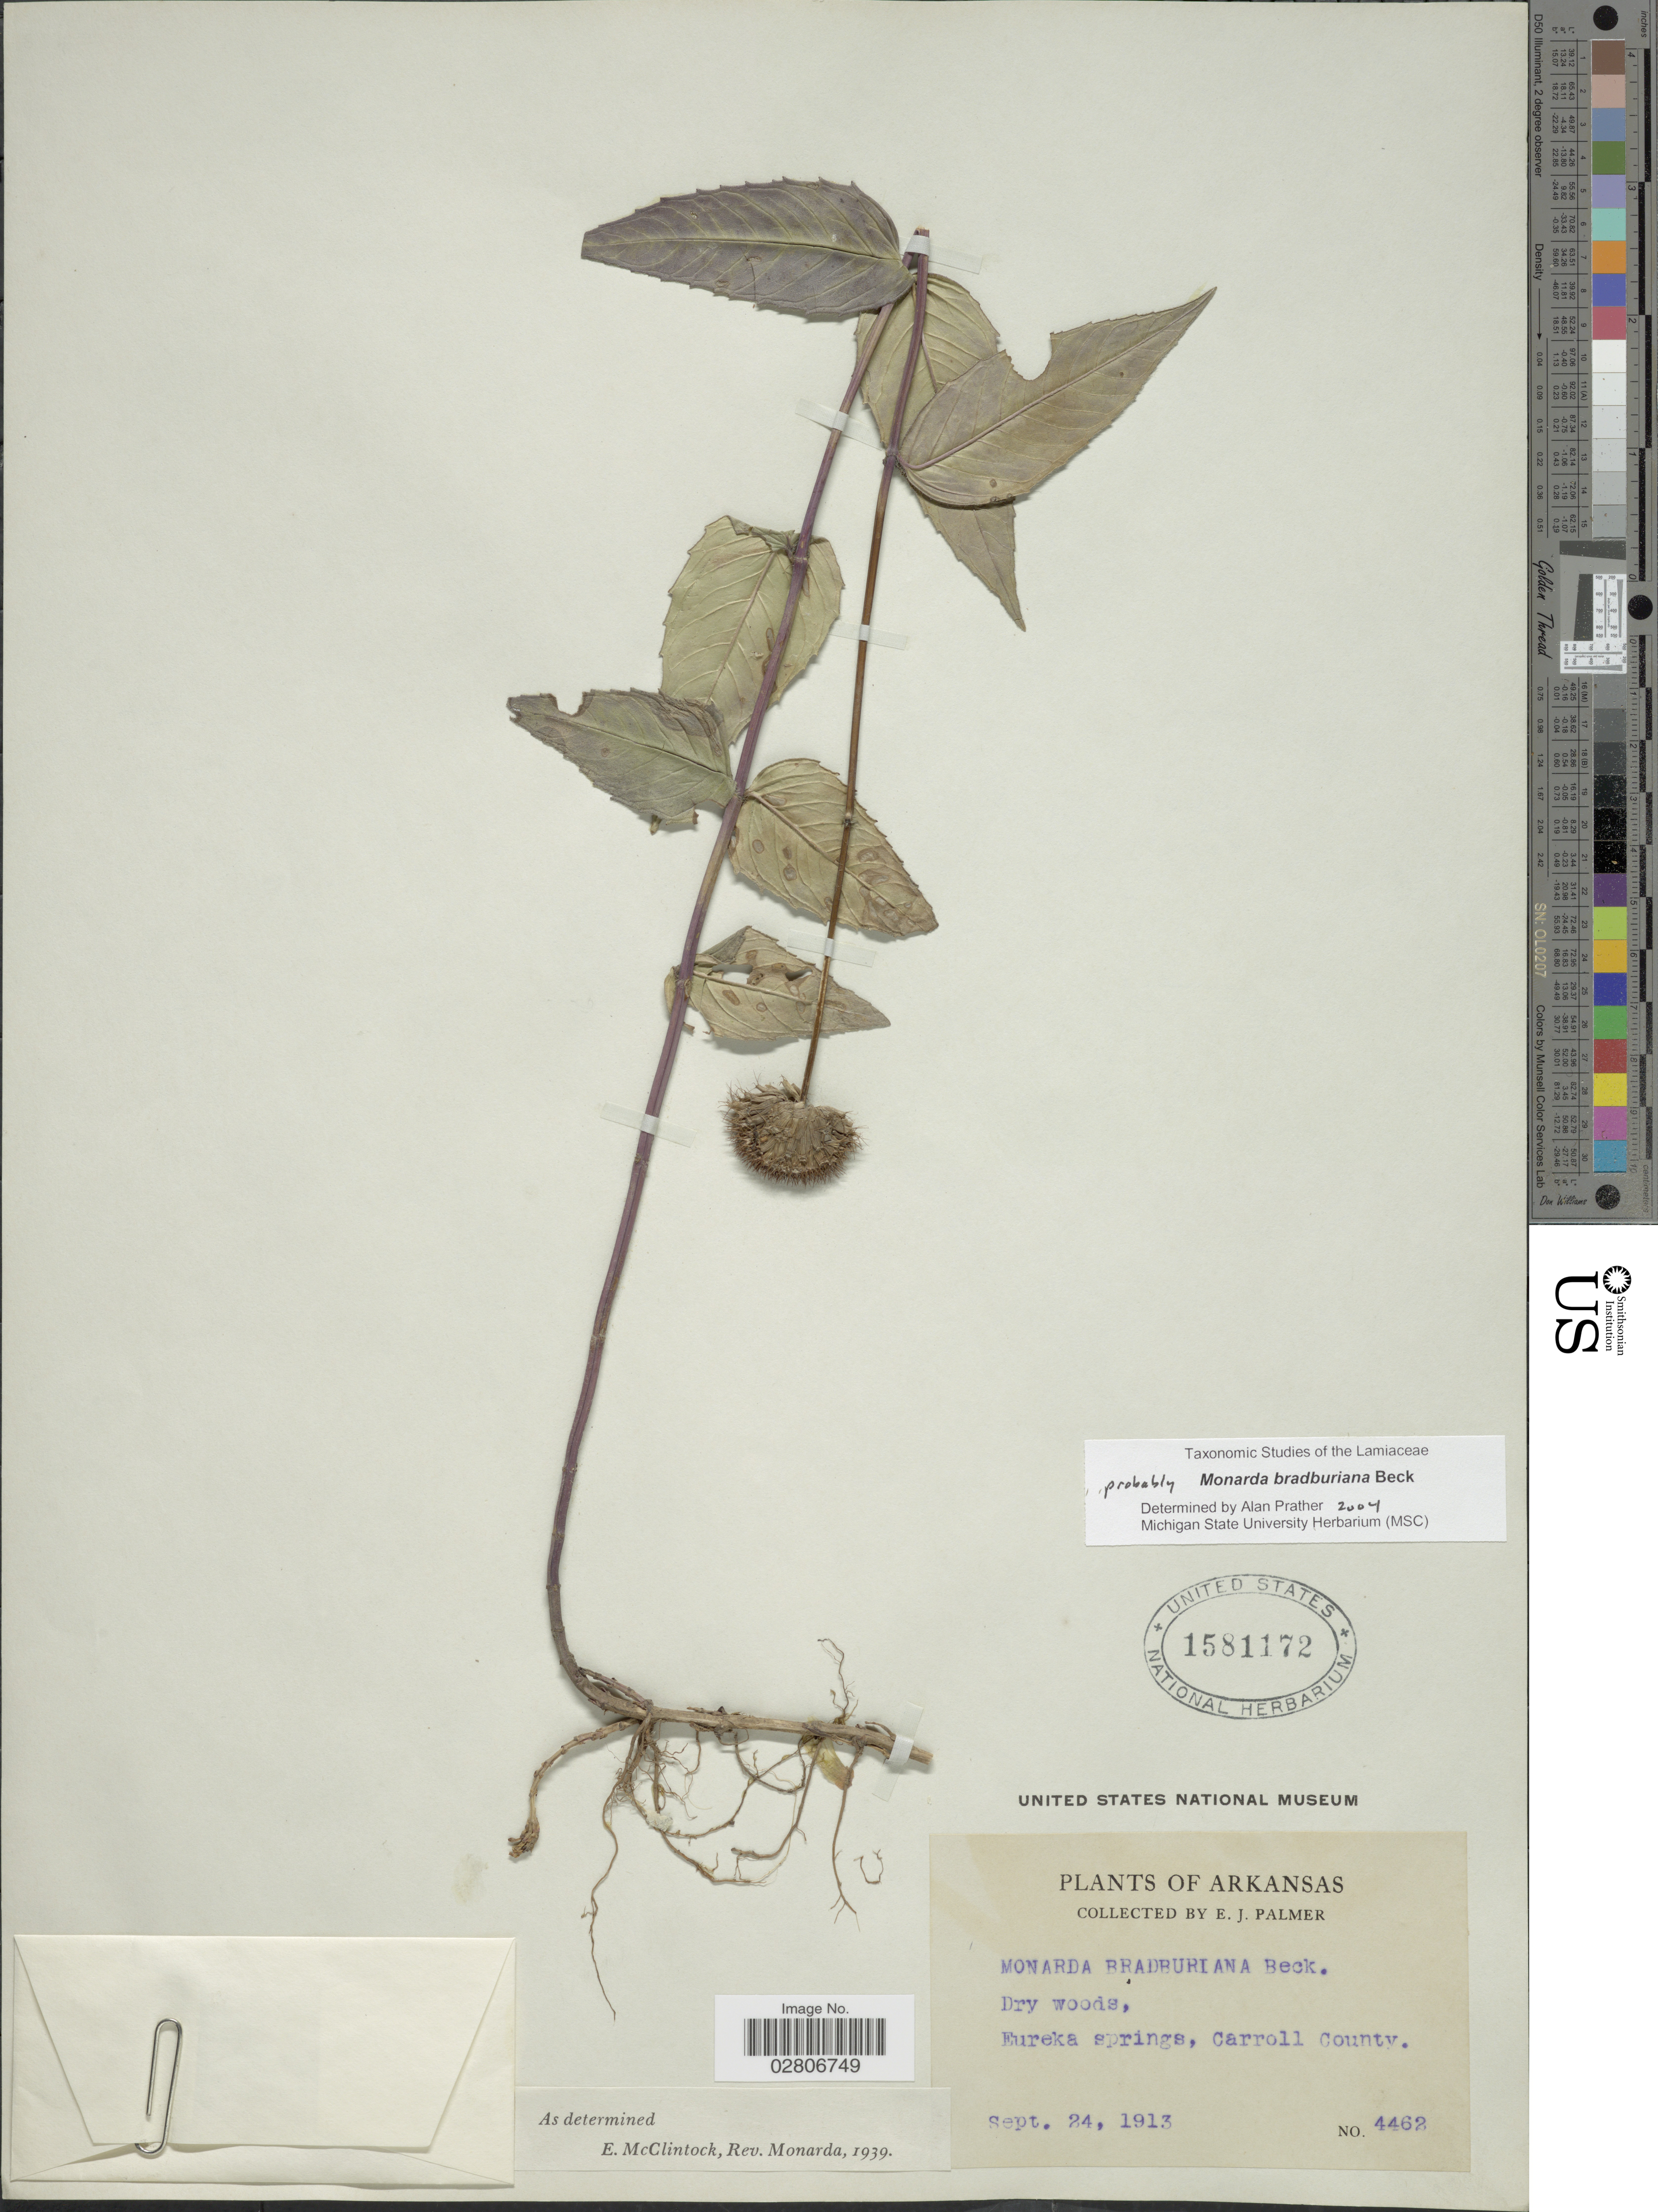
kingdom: Plantae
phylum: Tracheophyta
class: Magnoliopsida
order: Lamiales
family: Lamiaceae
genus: Monarda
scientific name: Monarda bradburiana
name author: L.C. Beck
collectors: E. J. Palmer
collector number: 4462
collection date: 1913-09-24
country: United States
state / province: Arkansas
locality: Eureka springs, Carroll County.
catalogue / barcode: US 1581172